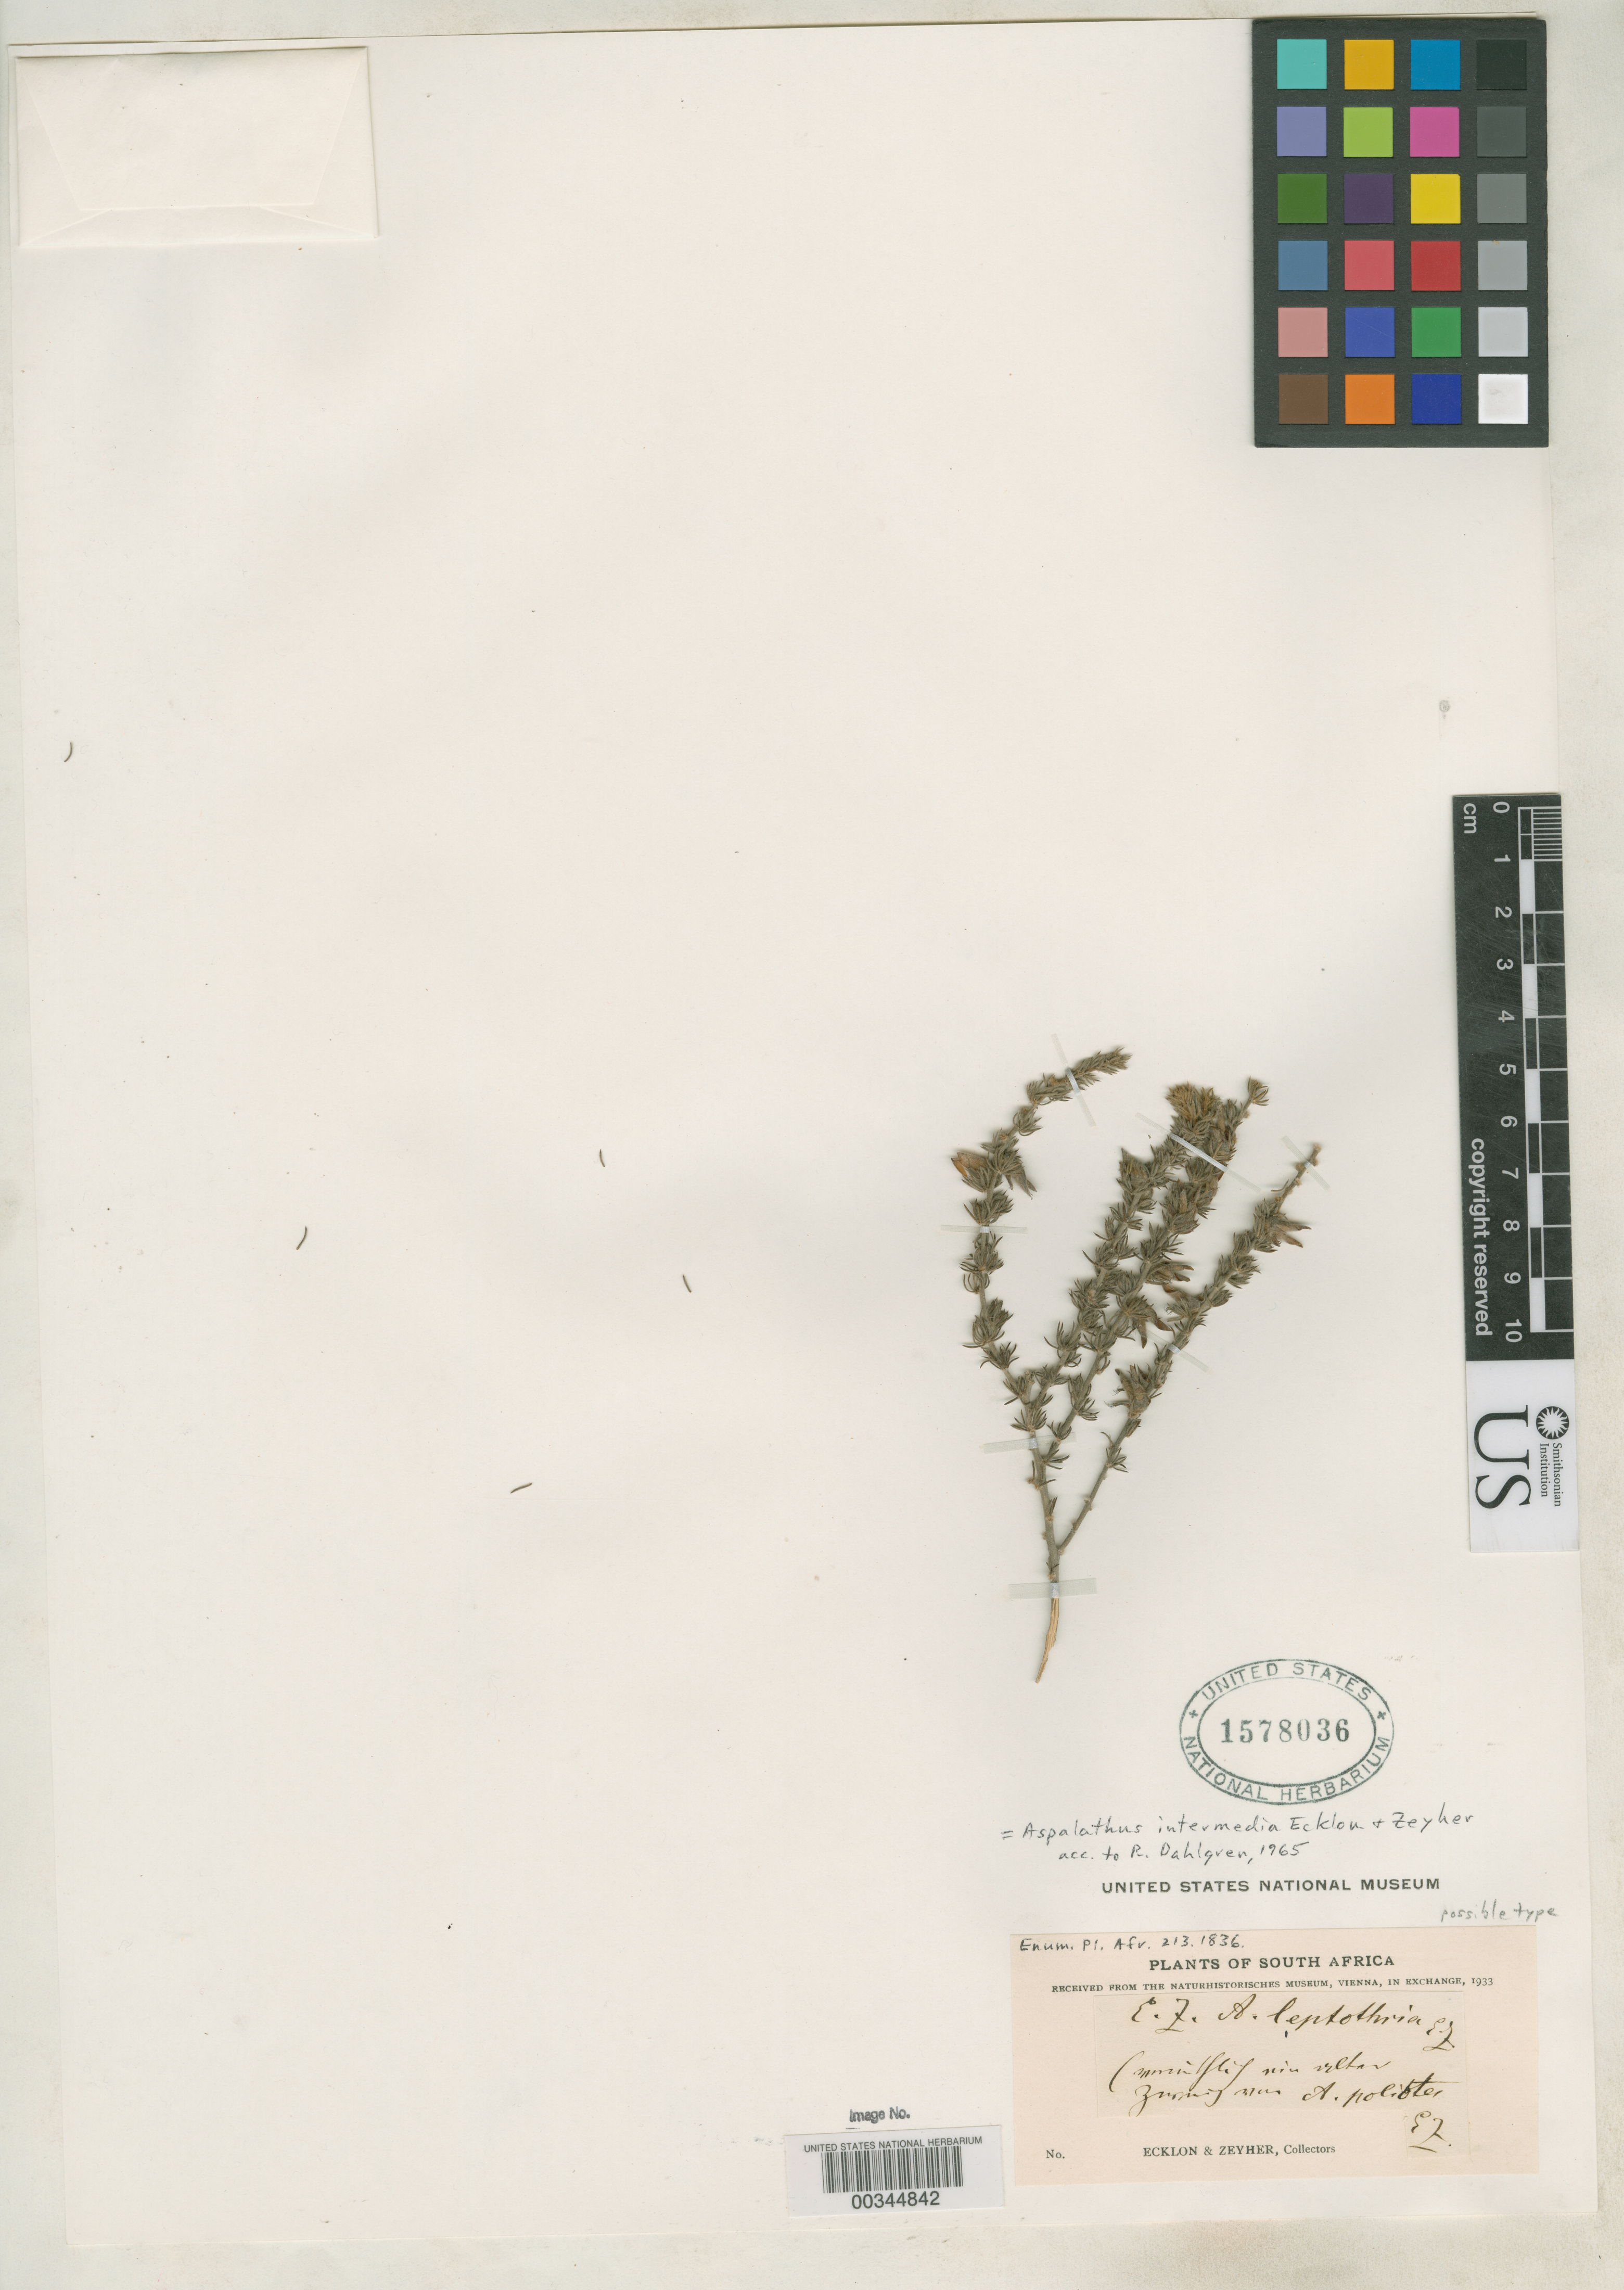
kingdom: Plantae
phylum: Tracheophyta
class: Magnoliopsida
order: Fabales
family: Fabaceae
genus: Aspalathus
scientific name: Aspalathus leptothria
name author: Eckl. & Zeyh.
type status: Possible Type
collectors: C. F. Ecklon & C. Zeyher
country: South Africa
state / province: Eastern Cape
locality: "Krakakamma et Van Stadensrivierberge", Uitenhage.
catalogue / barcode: US 1578036